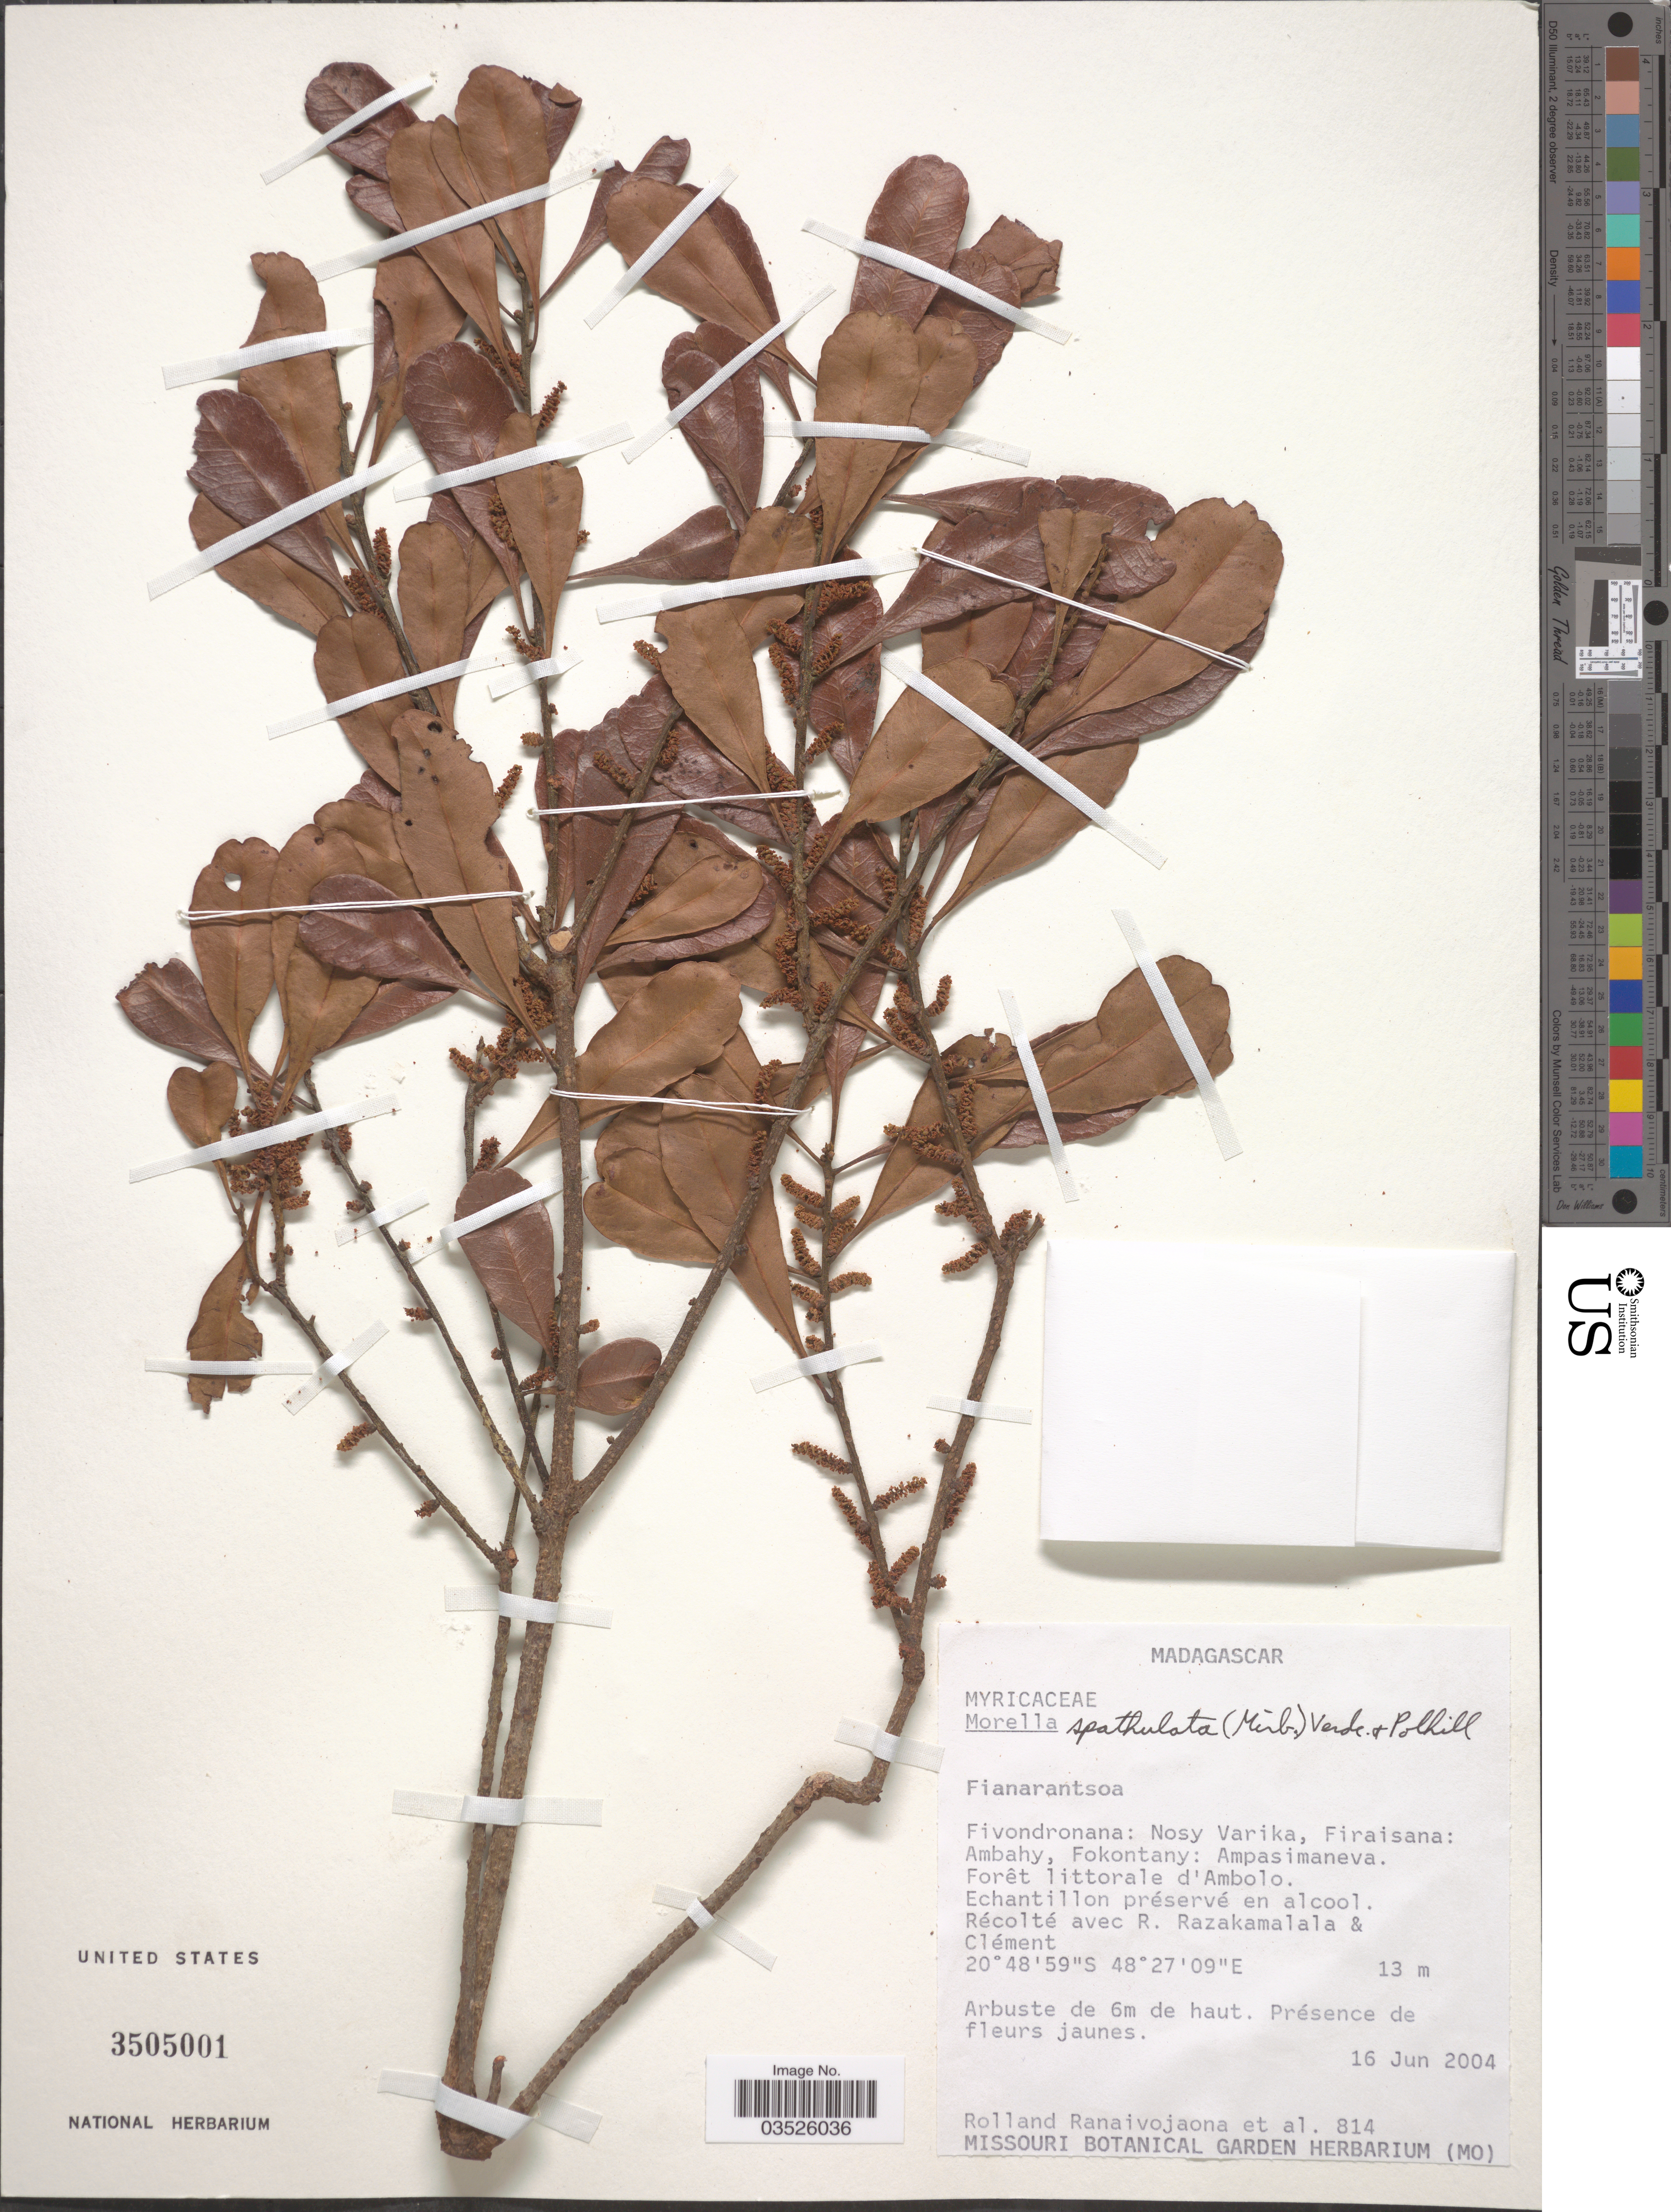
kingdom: Plantae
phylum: Tracheophyta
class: Magnoliopsida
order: Fagales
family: Myricaceae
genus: Morella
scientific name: Morella spathulata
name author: (Mirb.) Verdc. & Polhill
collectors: R. Ranaivojaona, R. Razakamalala & Clément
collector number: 814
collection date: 2004-06-16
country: Madagascar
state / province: Vatovavy Fitovinany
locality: Fivondronana: Nosy Varika, Firaisana: Ambahy, Fokontany: Ampasimaneva.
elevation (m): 13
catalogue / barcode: US 3505001